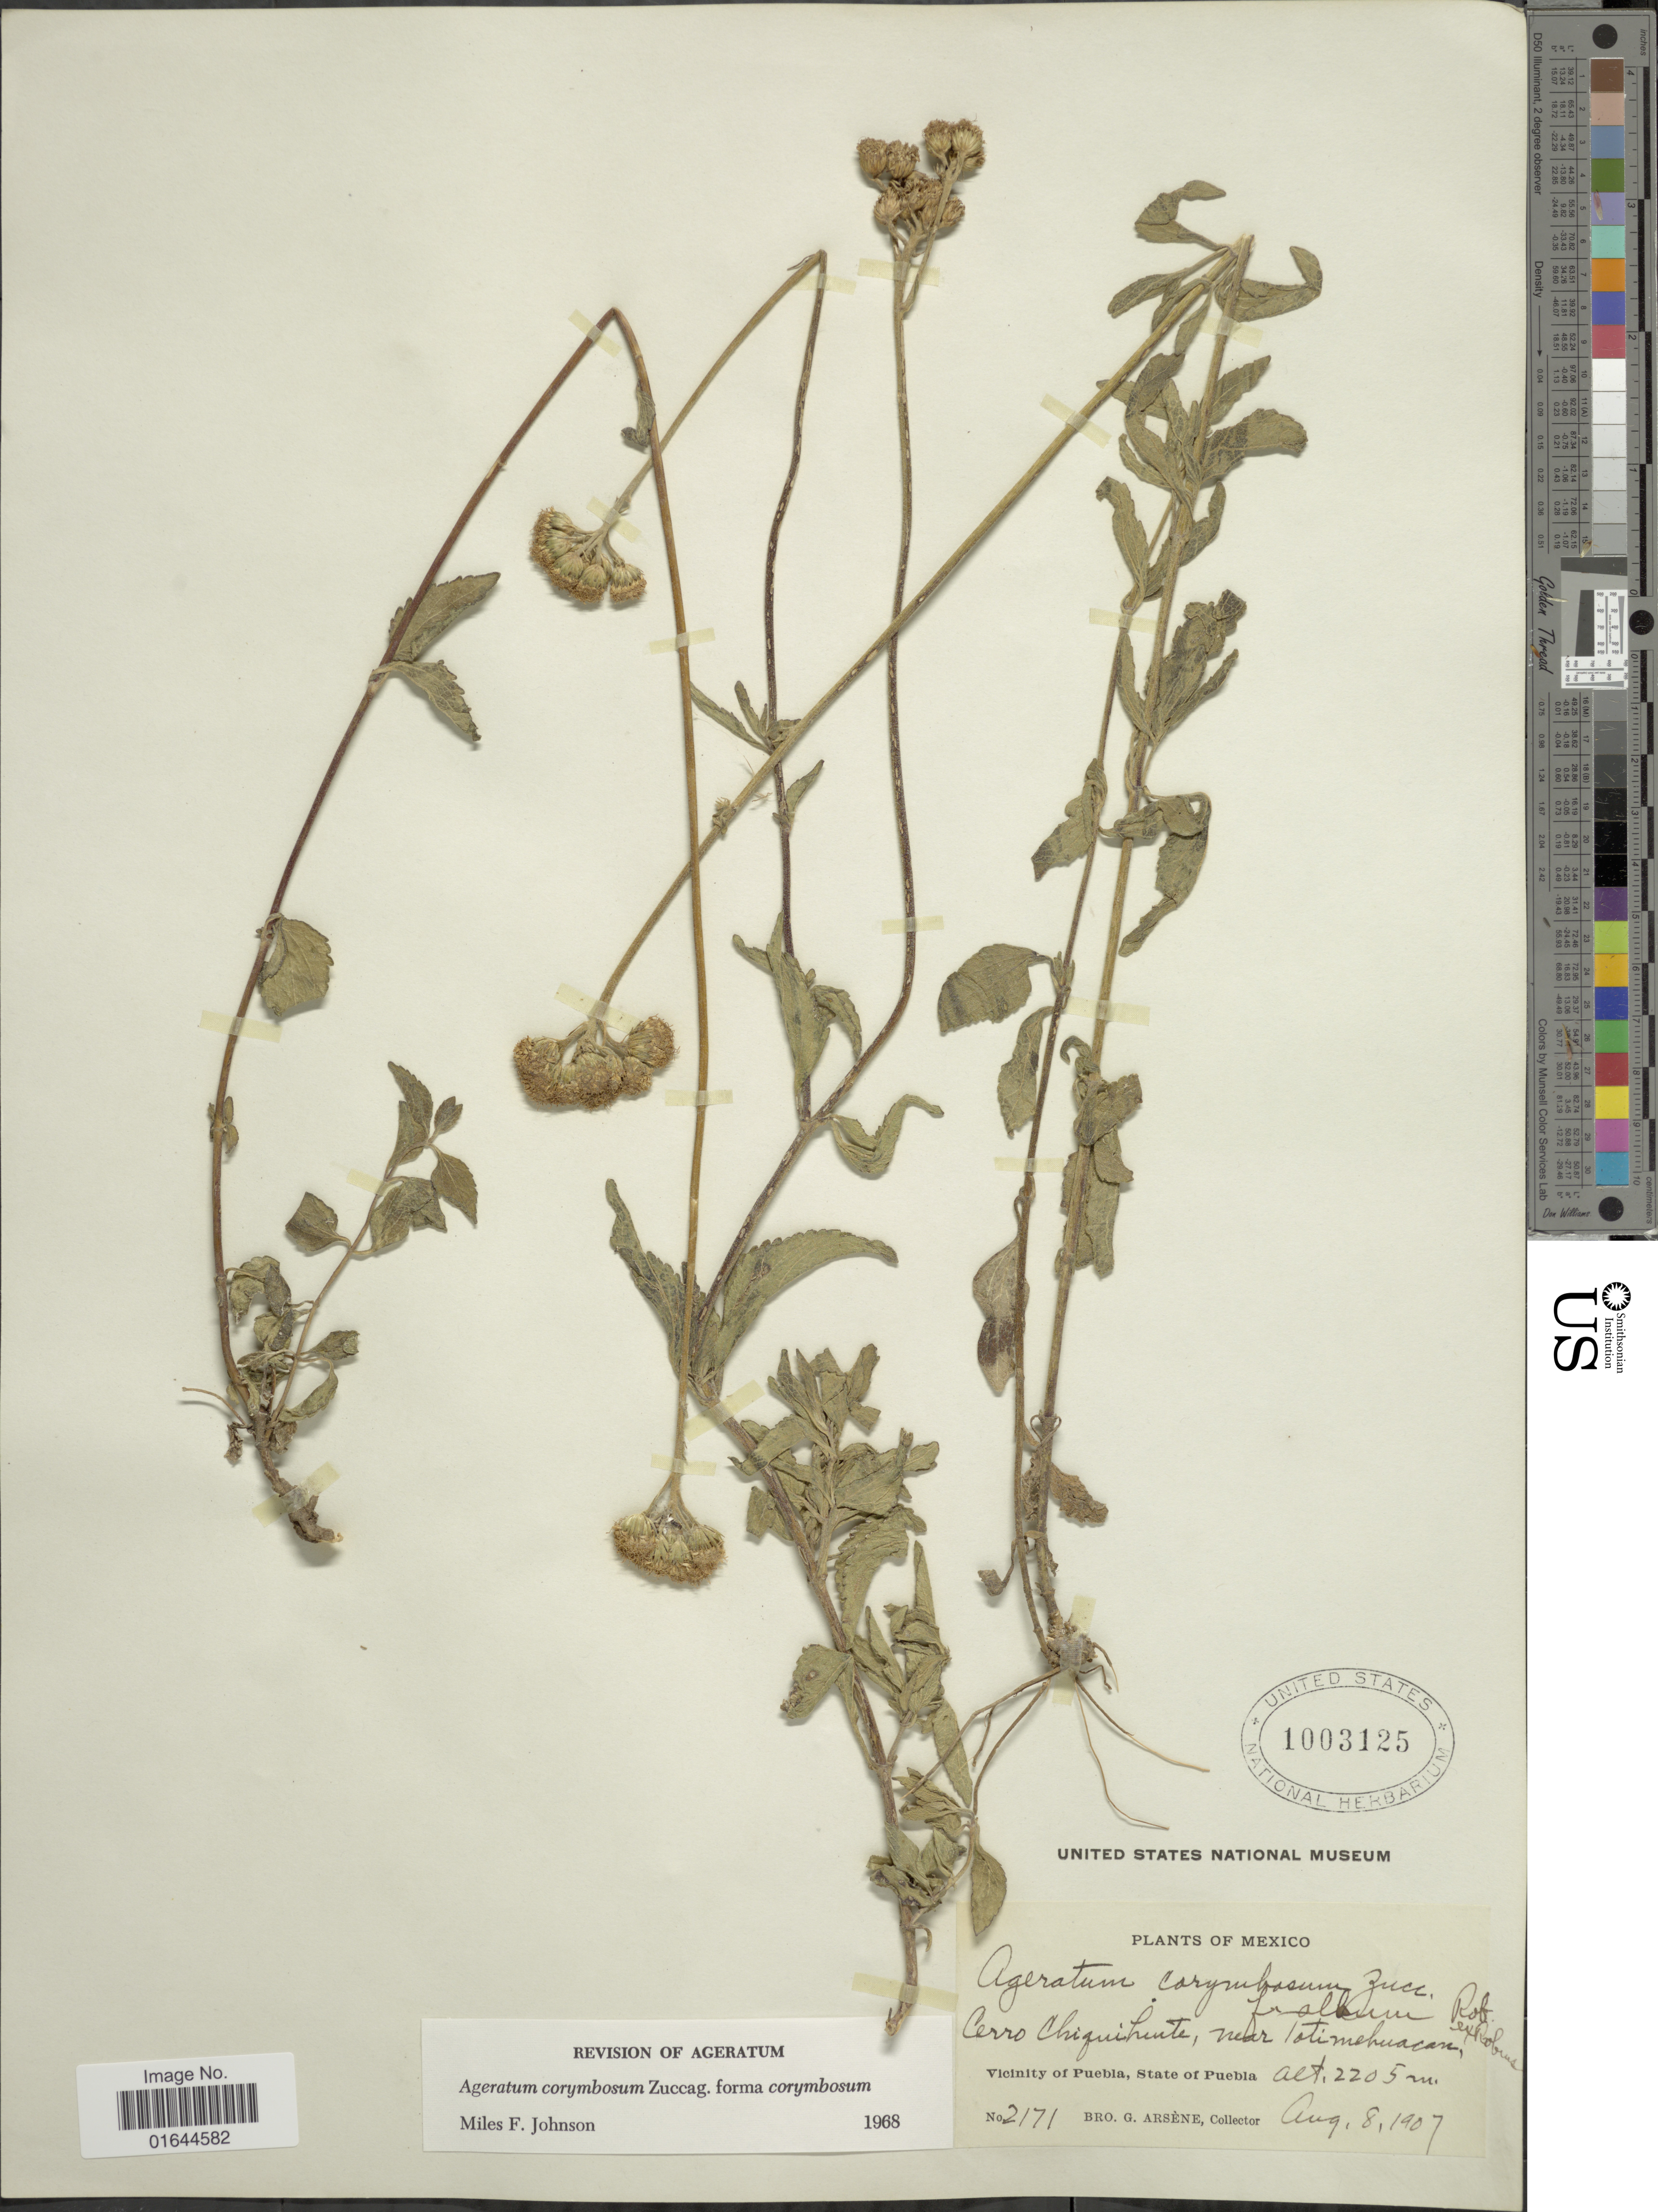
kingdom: Plantae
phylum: Tracheophyta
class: Magnoliopsida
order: Asterales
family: Asteraceae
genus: Ageratum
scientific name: Ageratum corymbosum f. corymbosum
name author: Zuccagni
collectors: Bro. G. Arsène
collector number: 2171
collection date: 1907-08-08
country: Mexico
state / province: Puebla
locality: Mexico. Vicinity of Puebla, State of Puebla.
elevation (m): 2205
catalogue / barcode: US 1003125